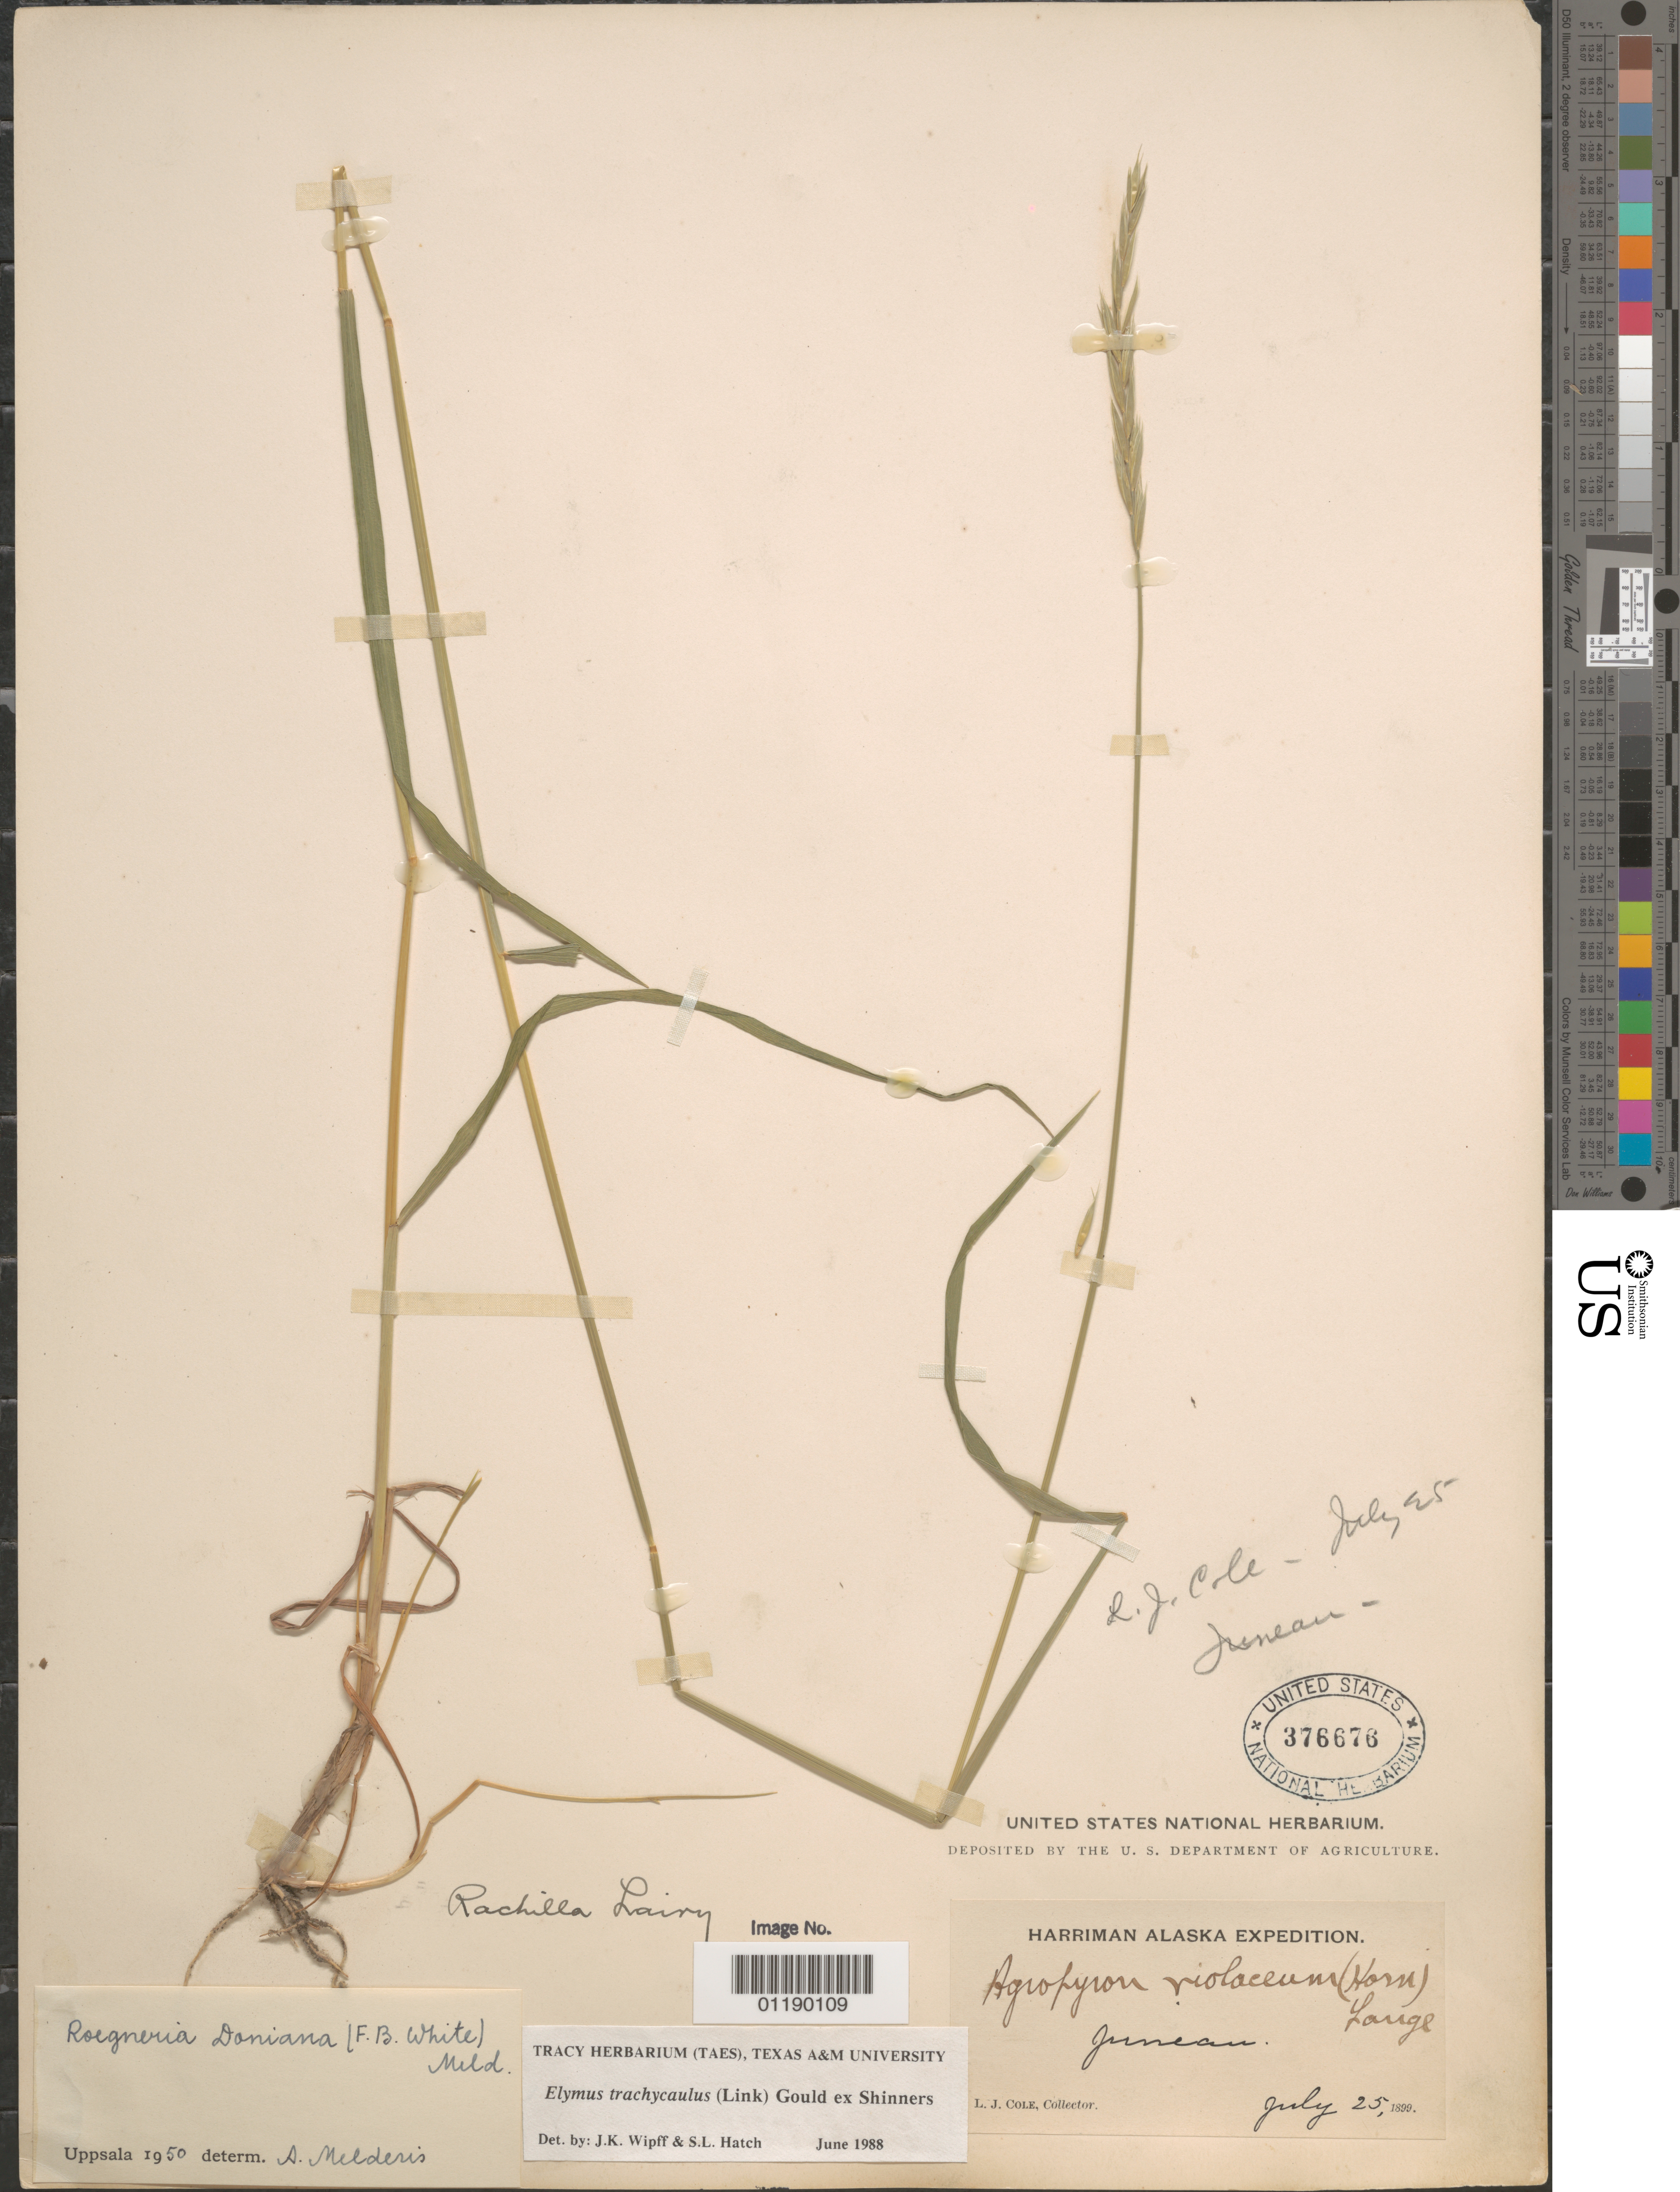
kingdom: Plantae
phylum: Tracheophyta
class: Liliopsida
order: Poales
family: Poaceae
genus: Elymus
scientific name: Elymus trachycaulus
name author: (Link) Gould ex Shinners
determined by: Wipff, J. K.; Hatch, S. L.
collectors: L. Cole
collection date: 1899-07-25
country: United States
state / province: Alaska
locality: Juneau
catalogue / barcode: US 376676